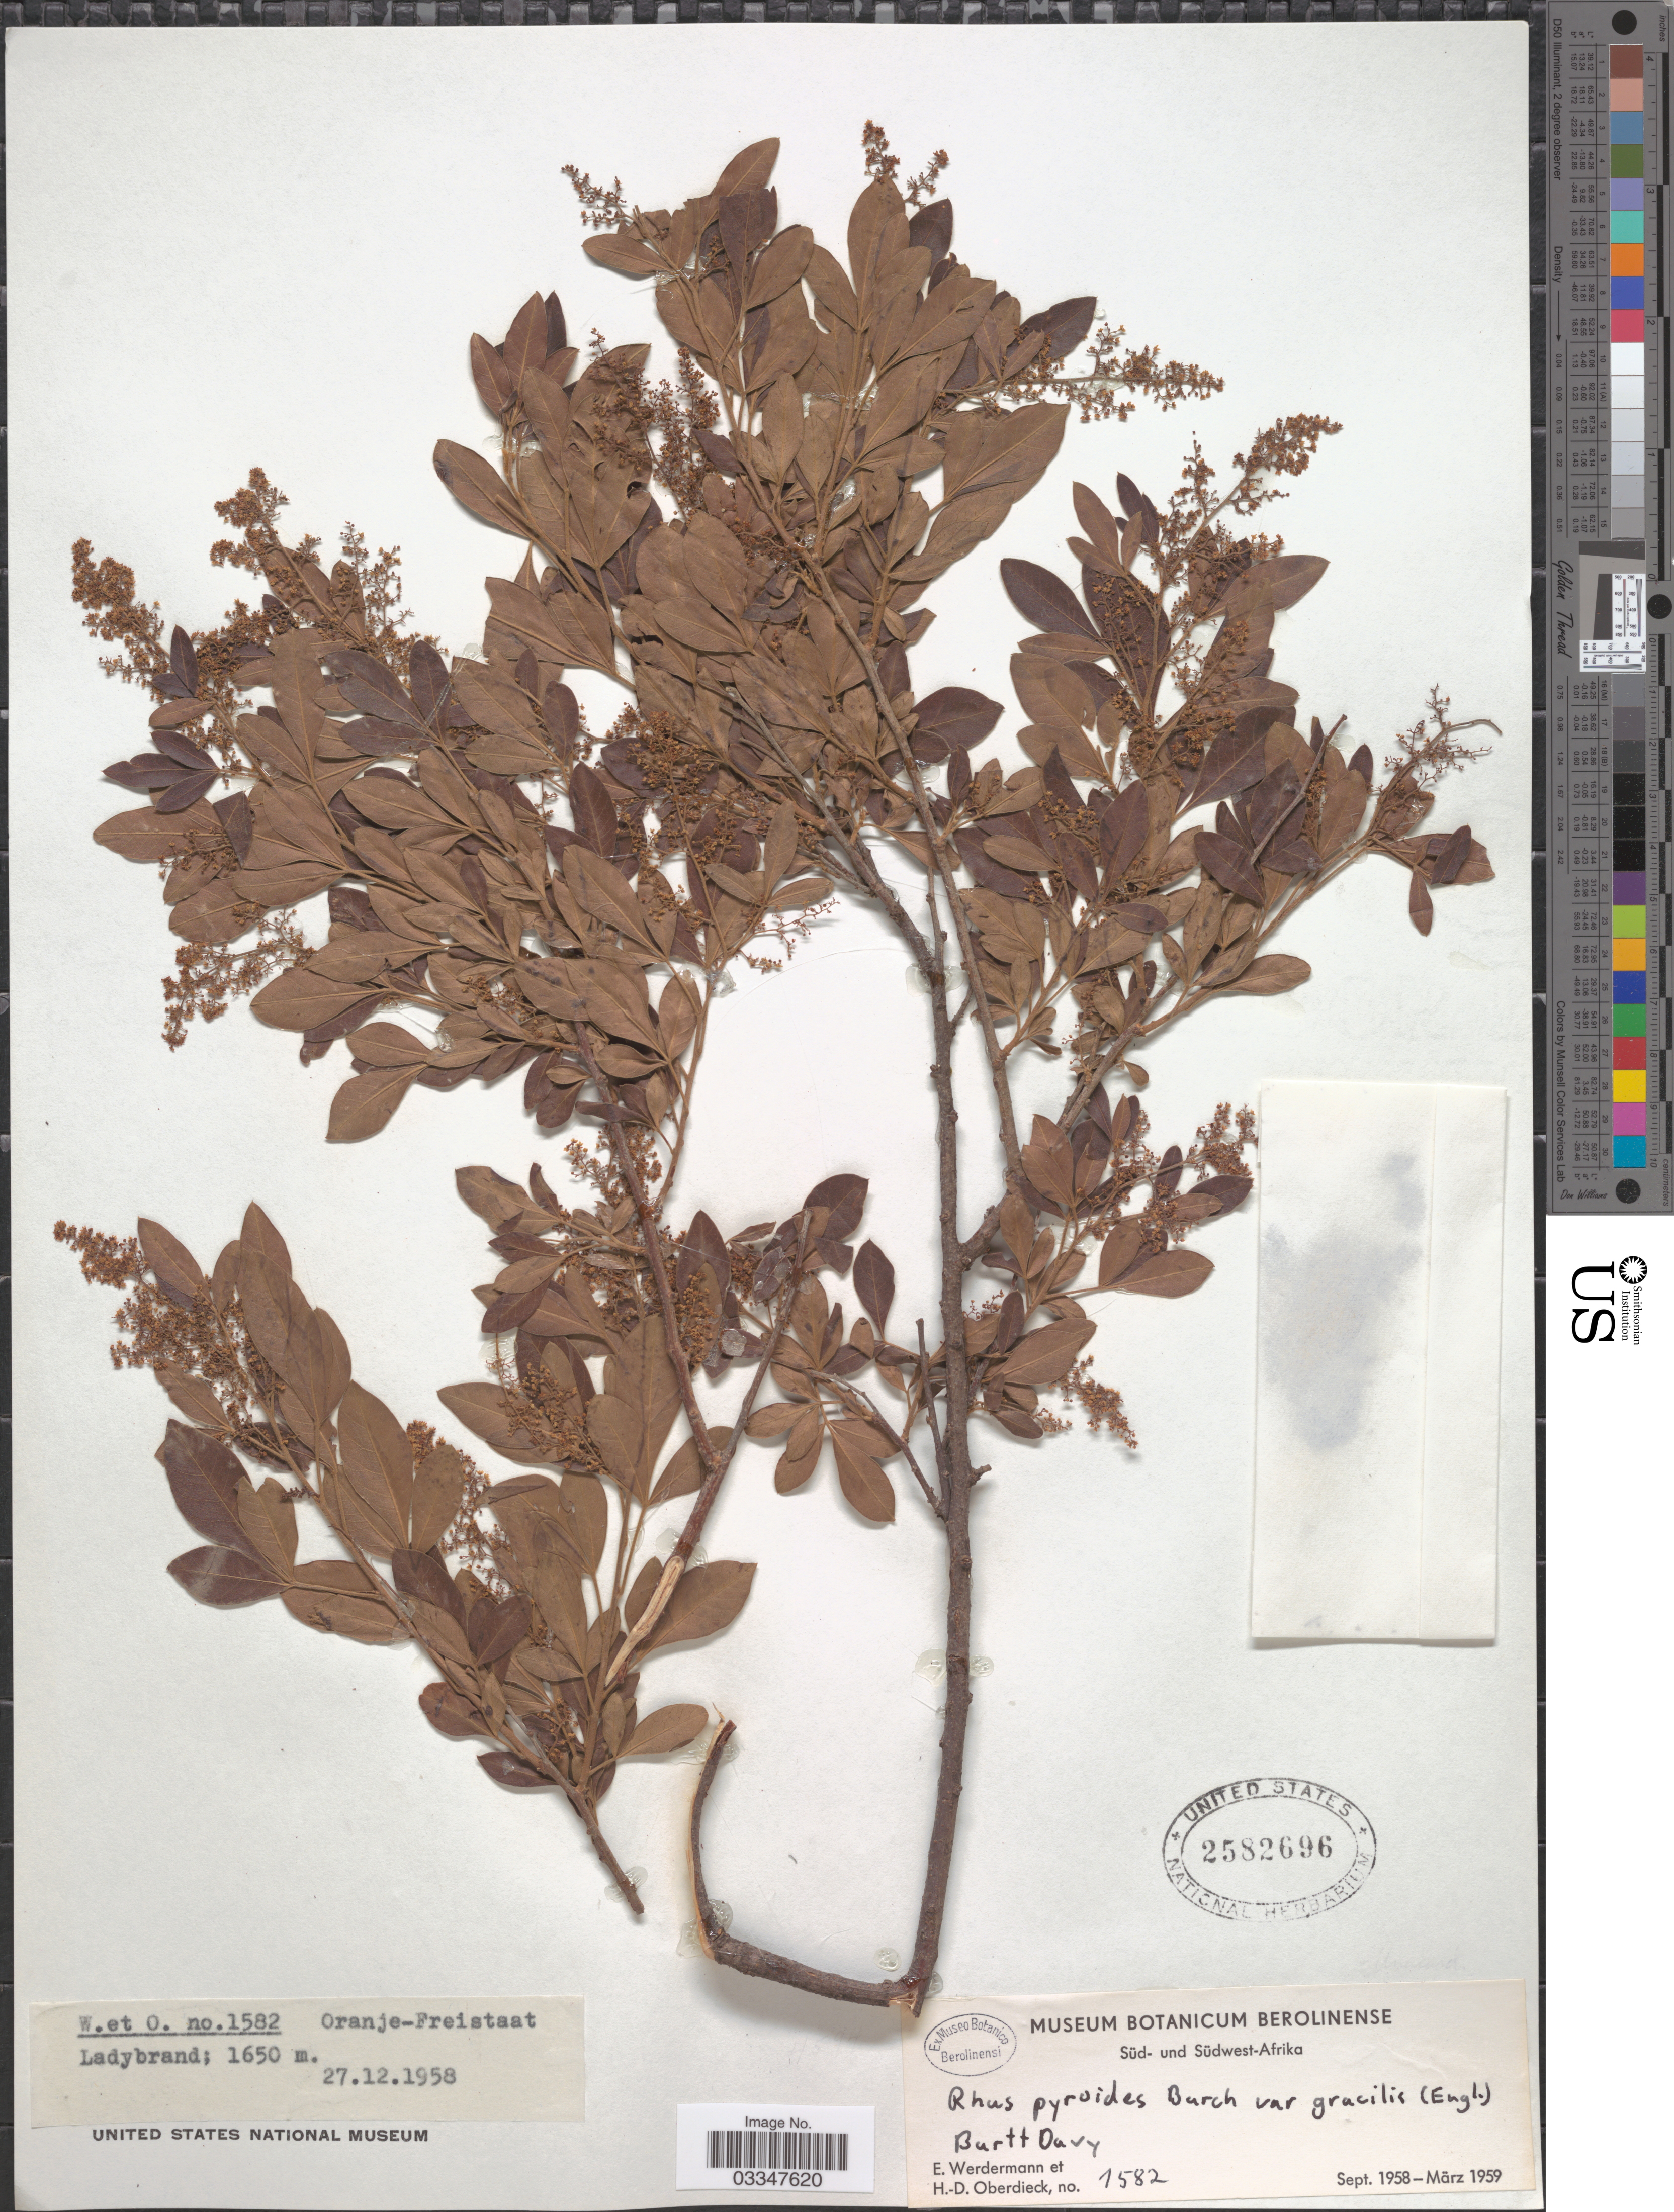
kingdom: Plantae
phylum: Tracheophyta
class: Magnoliopsida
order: Sapindales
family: Anacardiaceae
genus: Rhus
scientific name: Rhus pyroides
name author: Burch.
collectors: E. Werdermann & H. Oberdieck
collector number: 1582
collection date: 1958-12-27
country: South Africa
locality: Oranje-Freistaat. Ladybrand.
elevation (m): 1650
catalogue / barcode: US 2582696